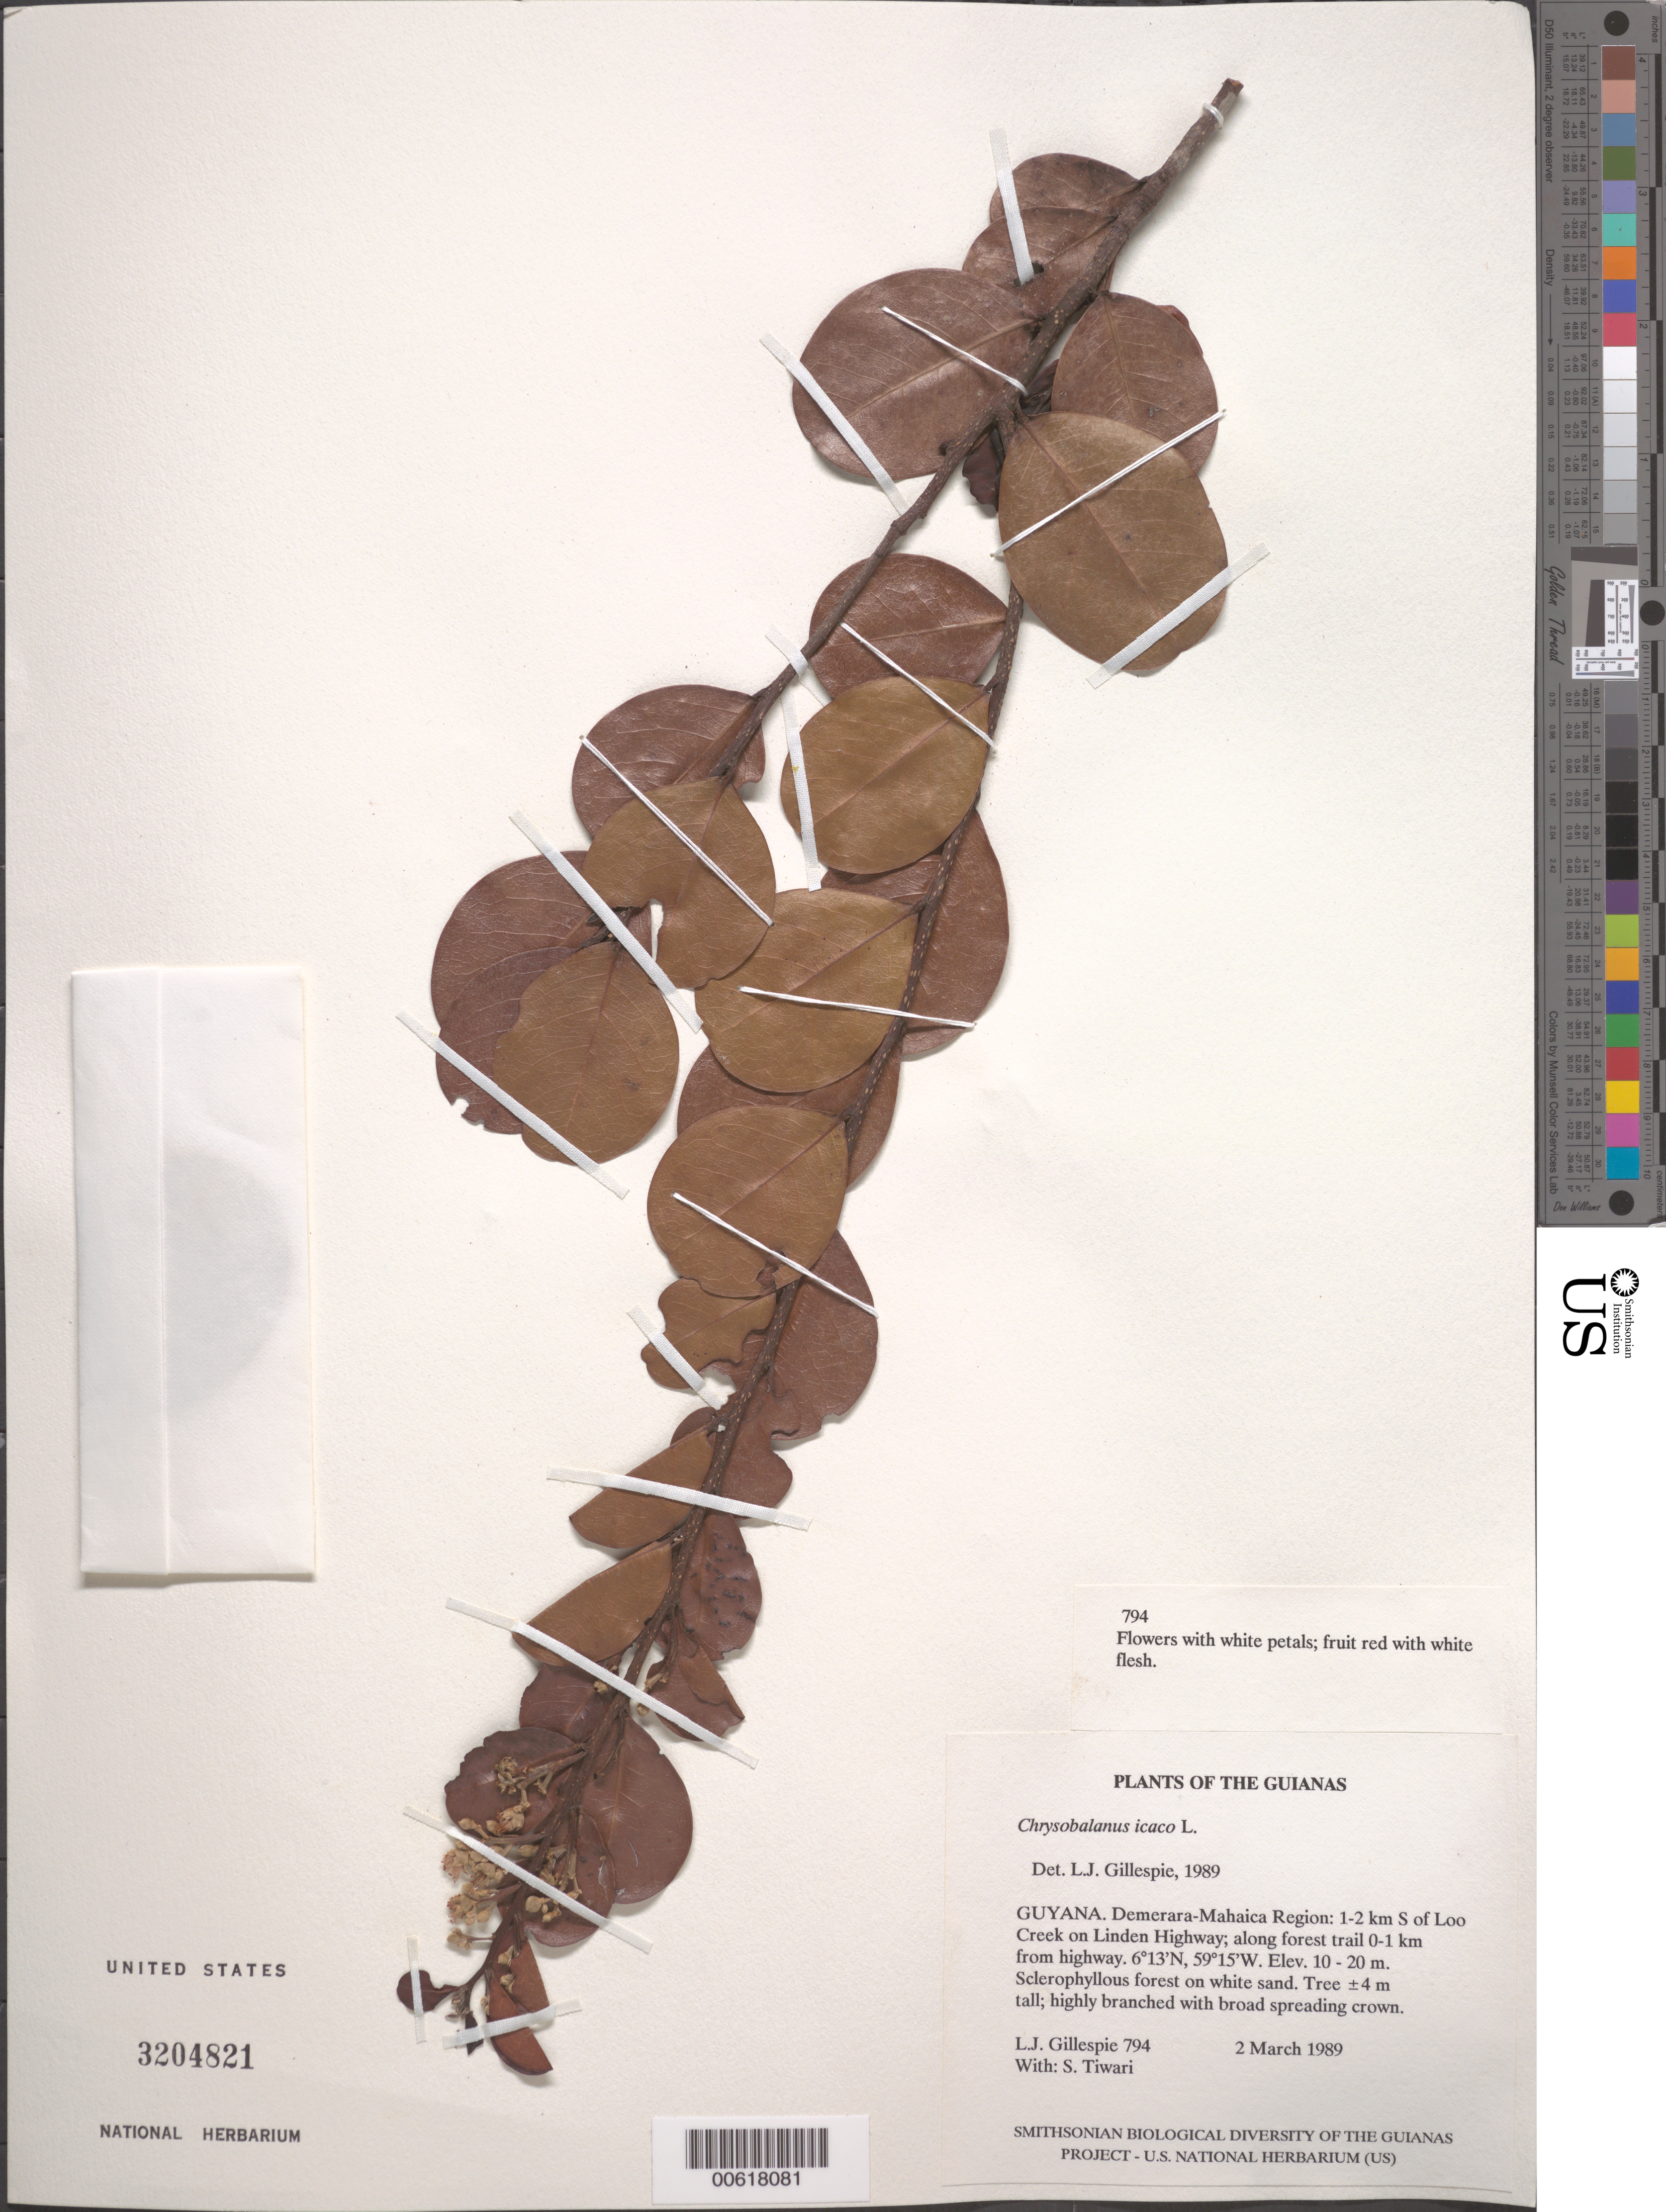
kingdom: Plantae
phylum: Tracheophyta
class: Magnoliopsida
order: Malpighiales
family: Chrysobalanaceae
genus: Chrysobalanus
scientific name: Chrysobalanus icaco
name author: L.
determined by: Gillespie, L. J.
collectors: L. J. Gillespie & S. Tiwari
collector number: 794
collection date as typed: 2 March 1989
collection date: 1989-03-02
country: Guyana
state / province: Demerara-Mahaica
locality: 1-2 km S of Loo Creek on Linden Highway; along forest trail 0-1 km from highway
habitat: Sclerophyllous forest on white sand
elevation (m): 10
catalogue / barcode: US 3204821